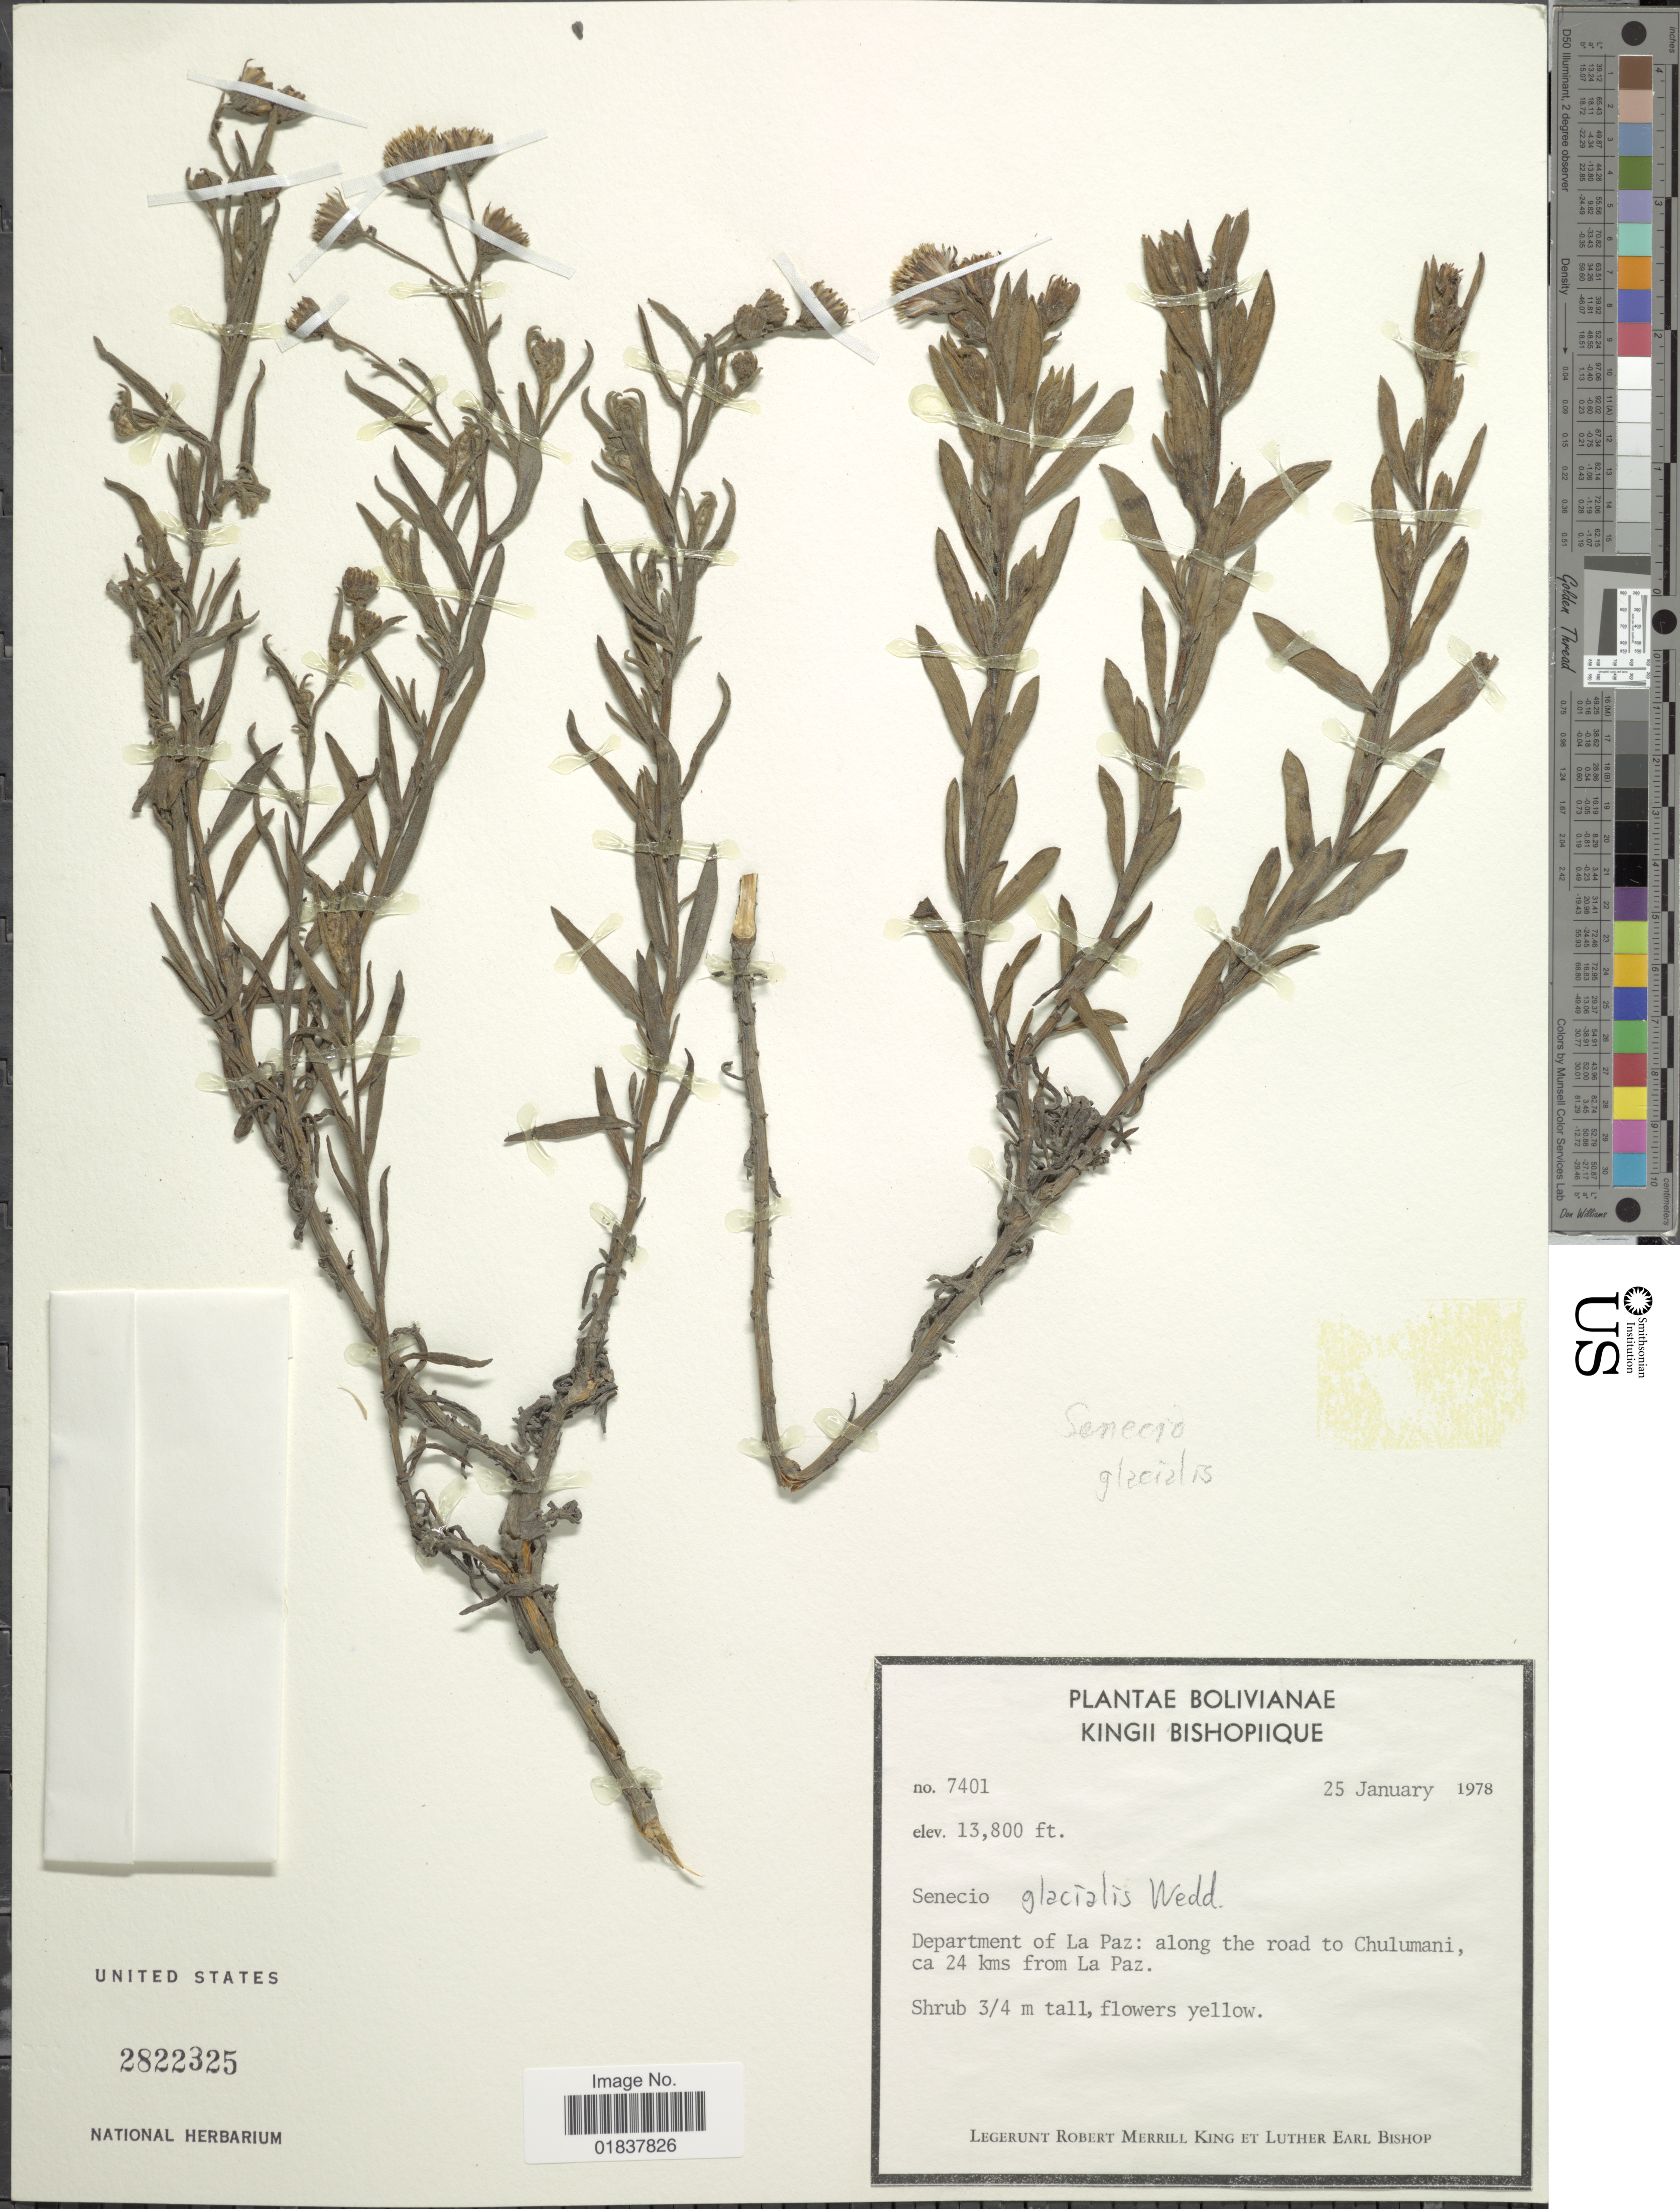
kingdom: Plantae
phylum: Tracheophyta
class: Magnoliopsida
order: Asterales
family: Asteraceae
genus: Senecio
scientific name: Senecio candollei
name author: Wedd.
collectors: R. M. King & L. E. Bishop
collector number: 7401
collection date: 1978-01-25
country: Bolivia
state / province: La Paz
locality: Along the road to Chulumani, ca 24 kms from La Paz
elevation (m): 4206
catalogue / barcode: US 2822325